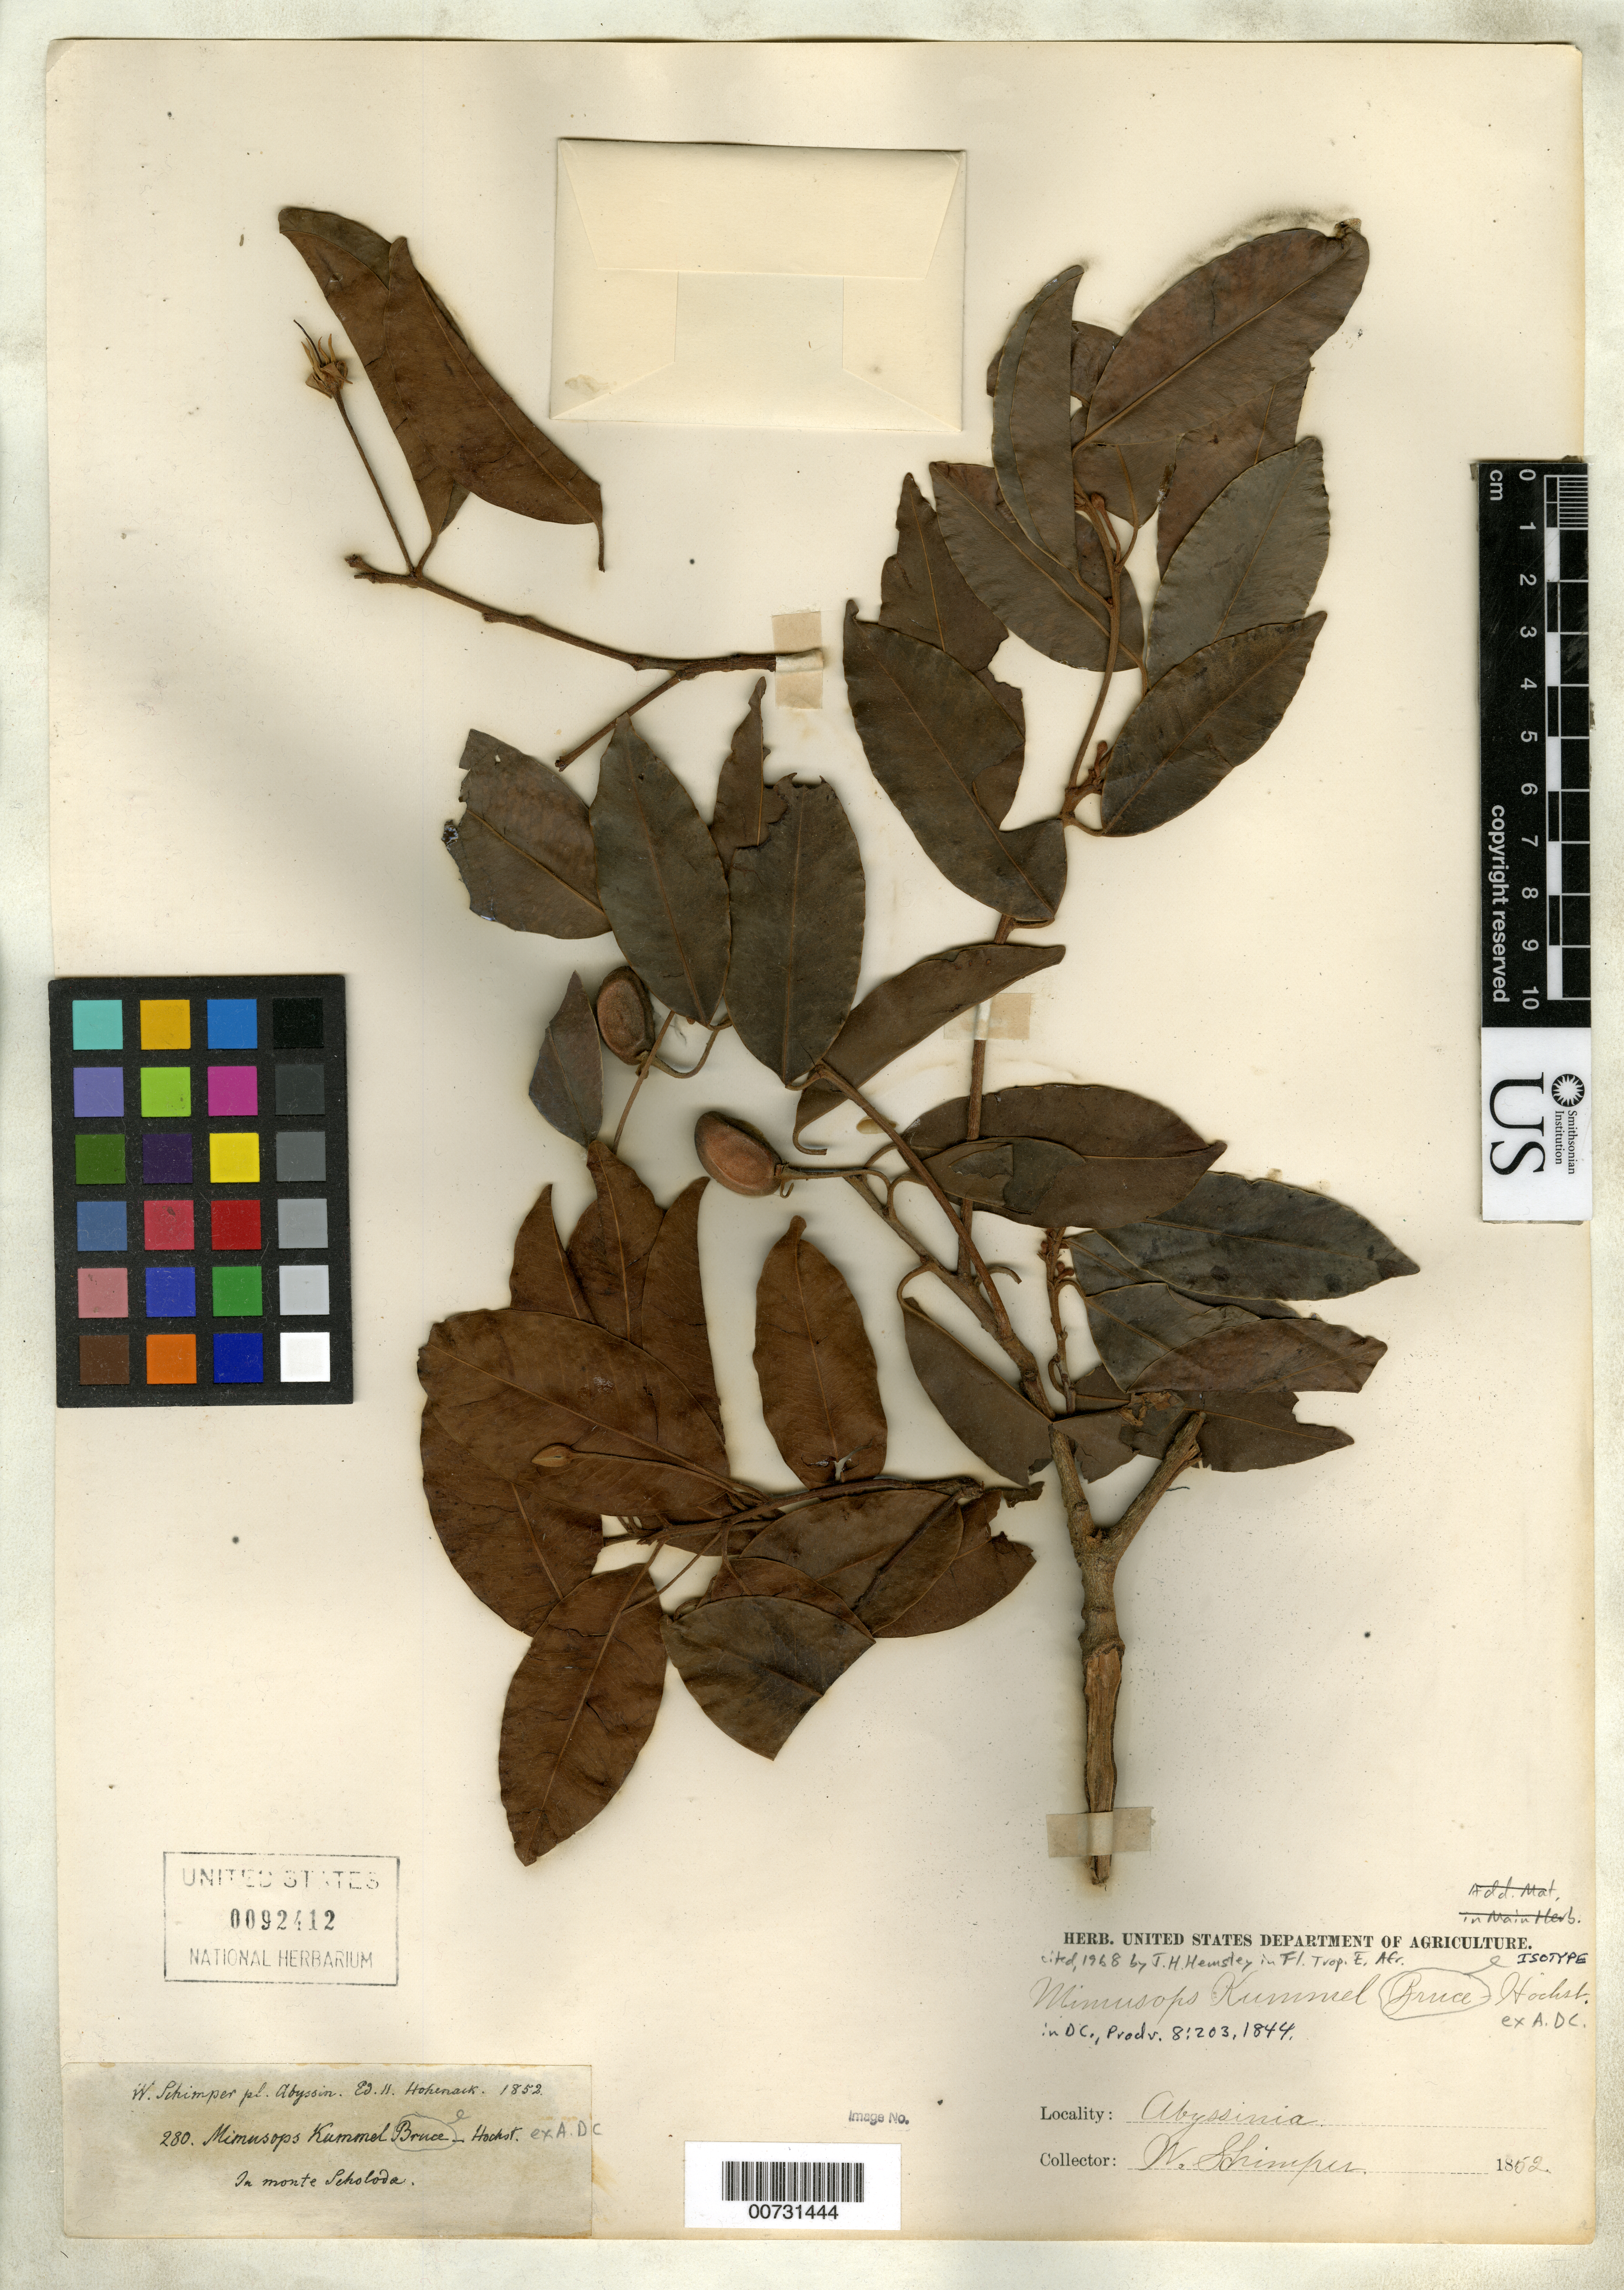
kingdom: Plantae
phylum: Tracheophyta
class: Magnoliopsida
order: Ericales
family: Sapotaceae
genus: Mimusops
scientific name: Mimusops kummel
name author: Bruce ex A. DC.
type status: Possible Isolectotype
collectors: G. W. Schimper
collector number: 280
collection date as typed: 1852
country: Ethiopia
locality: Abyssinia, in monte Scholoda.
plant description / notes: Collection (but not US sheet) cited 1968 by J.H. Hemsley in Fl. Trop. E. Africa Sapotaceae: 54 (citing lectotype (K) and isolectotypes).; Date (1852) on labels on this sheet postdate publication of name.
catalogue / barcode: US 92412